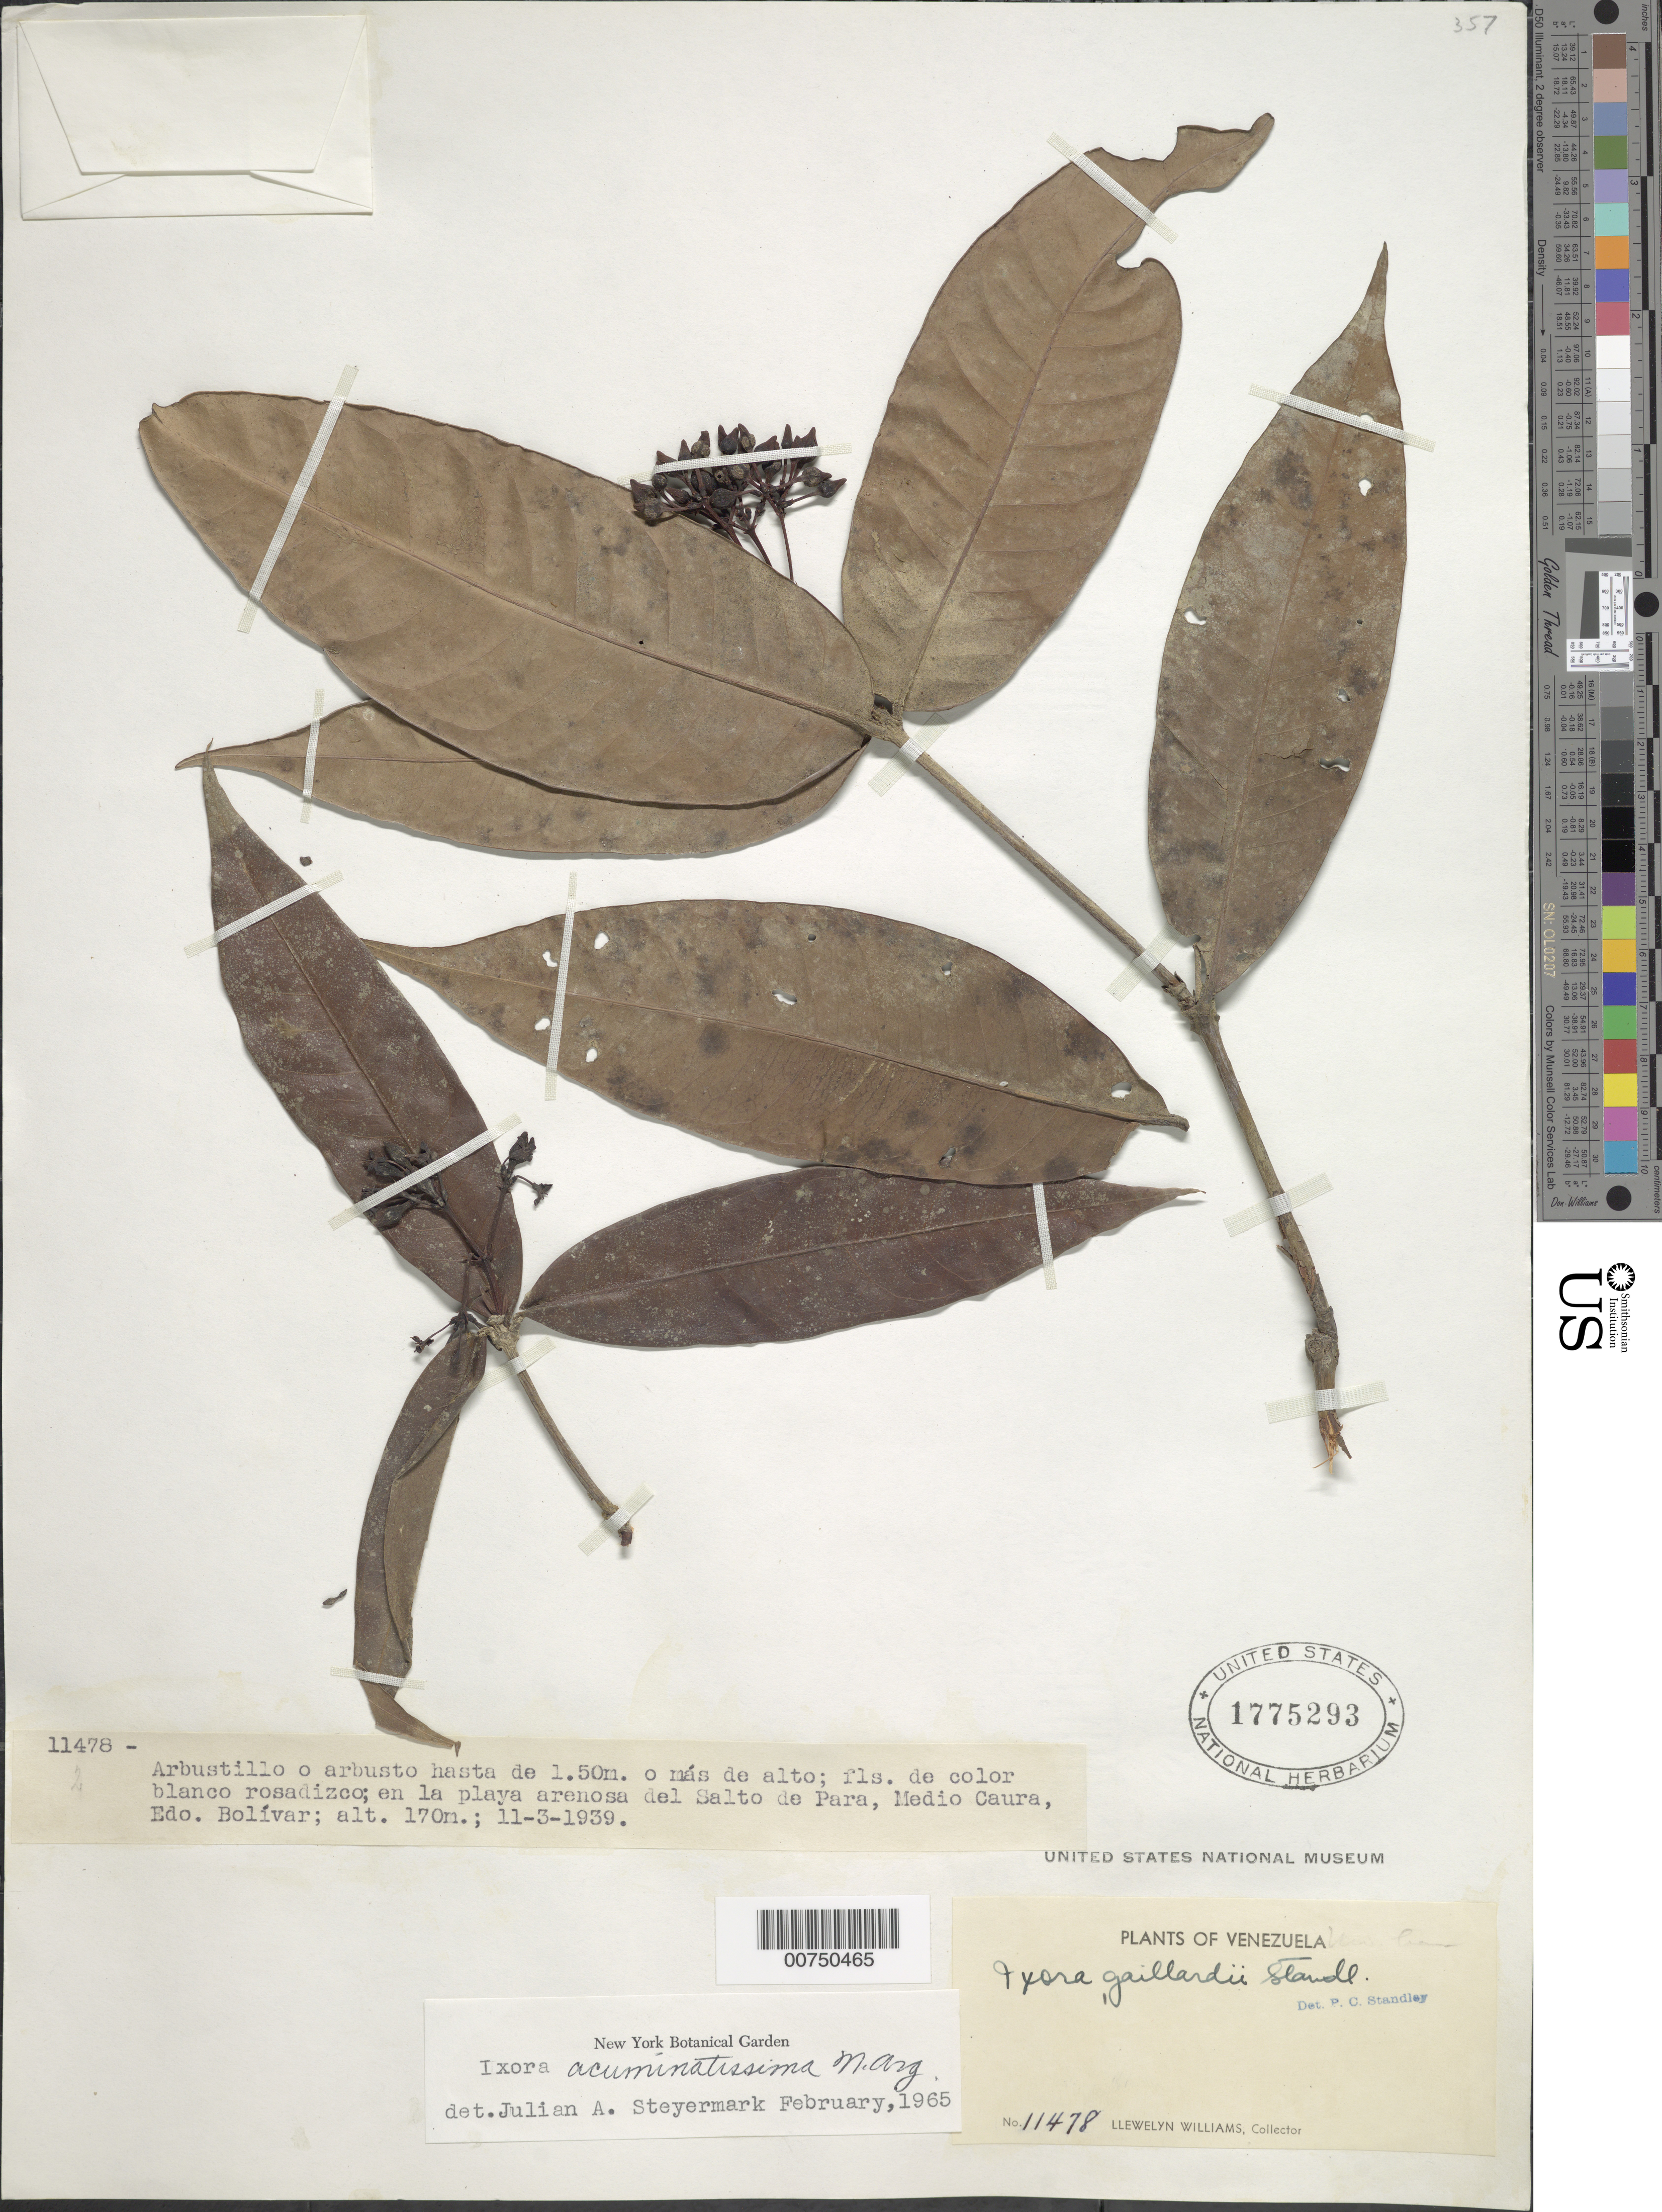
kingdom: Plantae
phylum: Tracheophyta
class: Magnoliopsida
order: Gentianales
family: Rubiaceae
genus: Ixora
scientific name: Ixora acuminatissima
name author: Müll. Arg.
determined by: Steyermark, Julian A., (VEN)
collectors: Ll. Williams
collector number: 11478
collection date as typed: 11-Mar-39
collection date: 1939-03-11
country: Venezuela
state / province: Bolívar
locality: Salto de Para, Medio Caura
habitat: Playa arenosa del Salto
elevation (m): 170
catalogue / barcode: US 1775293